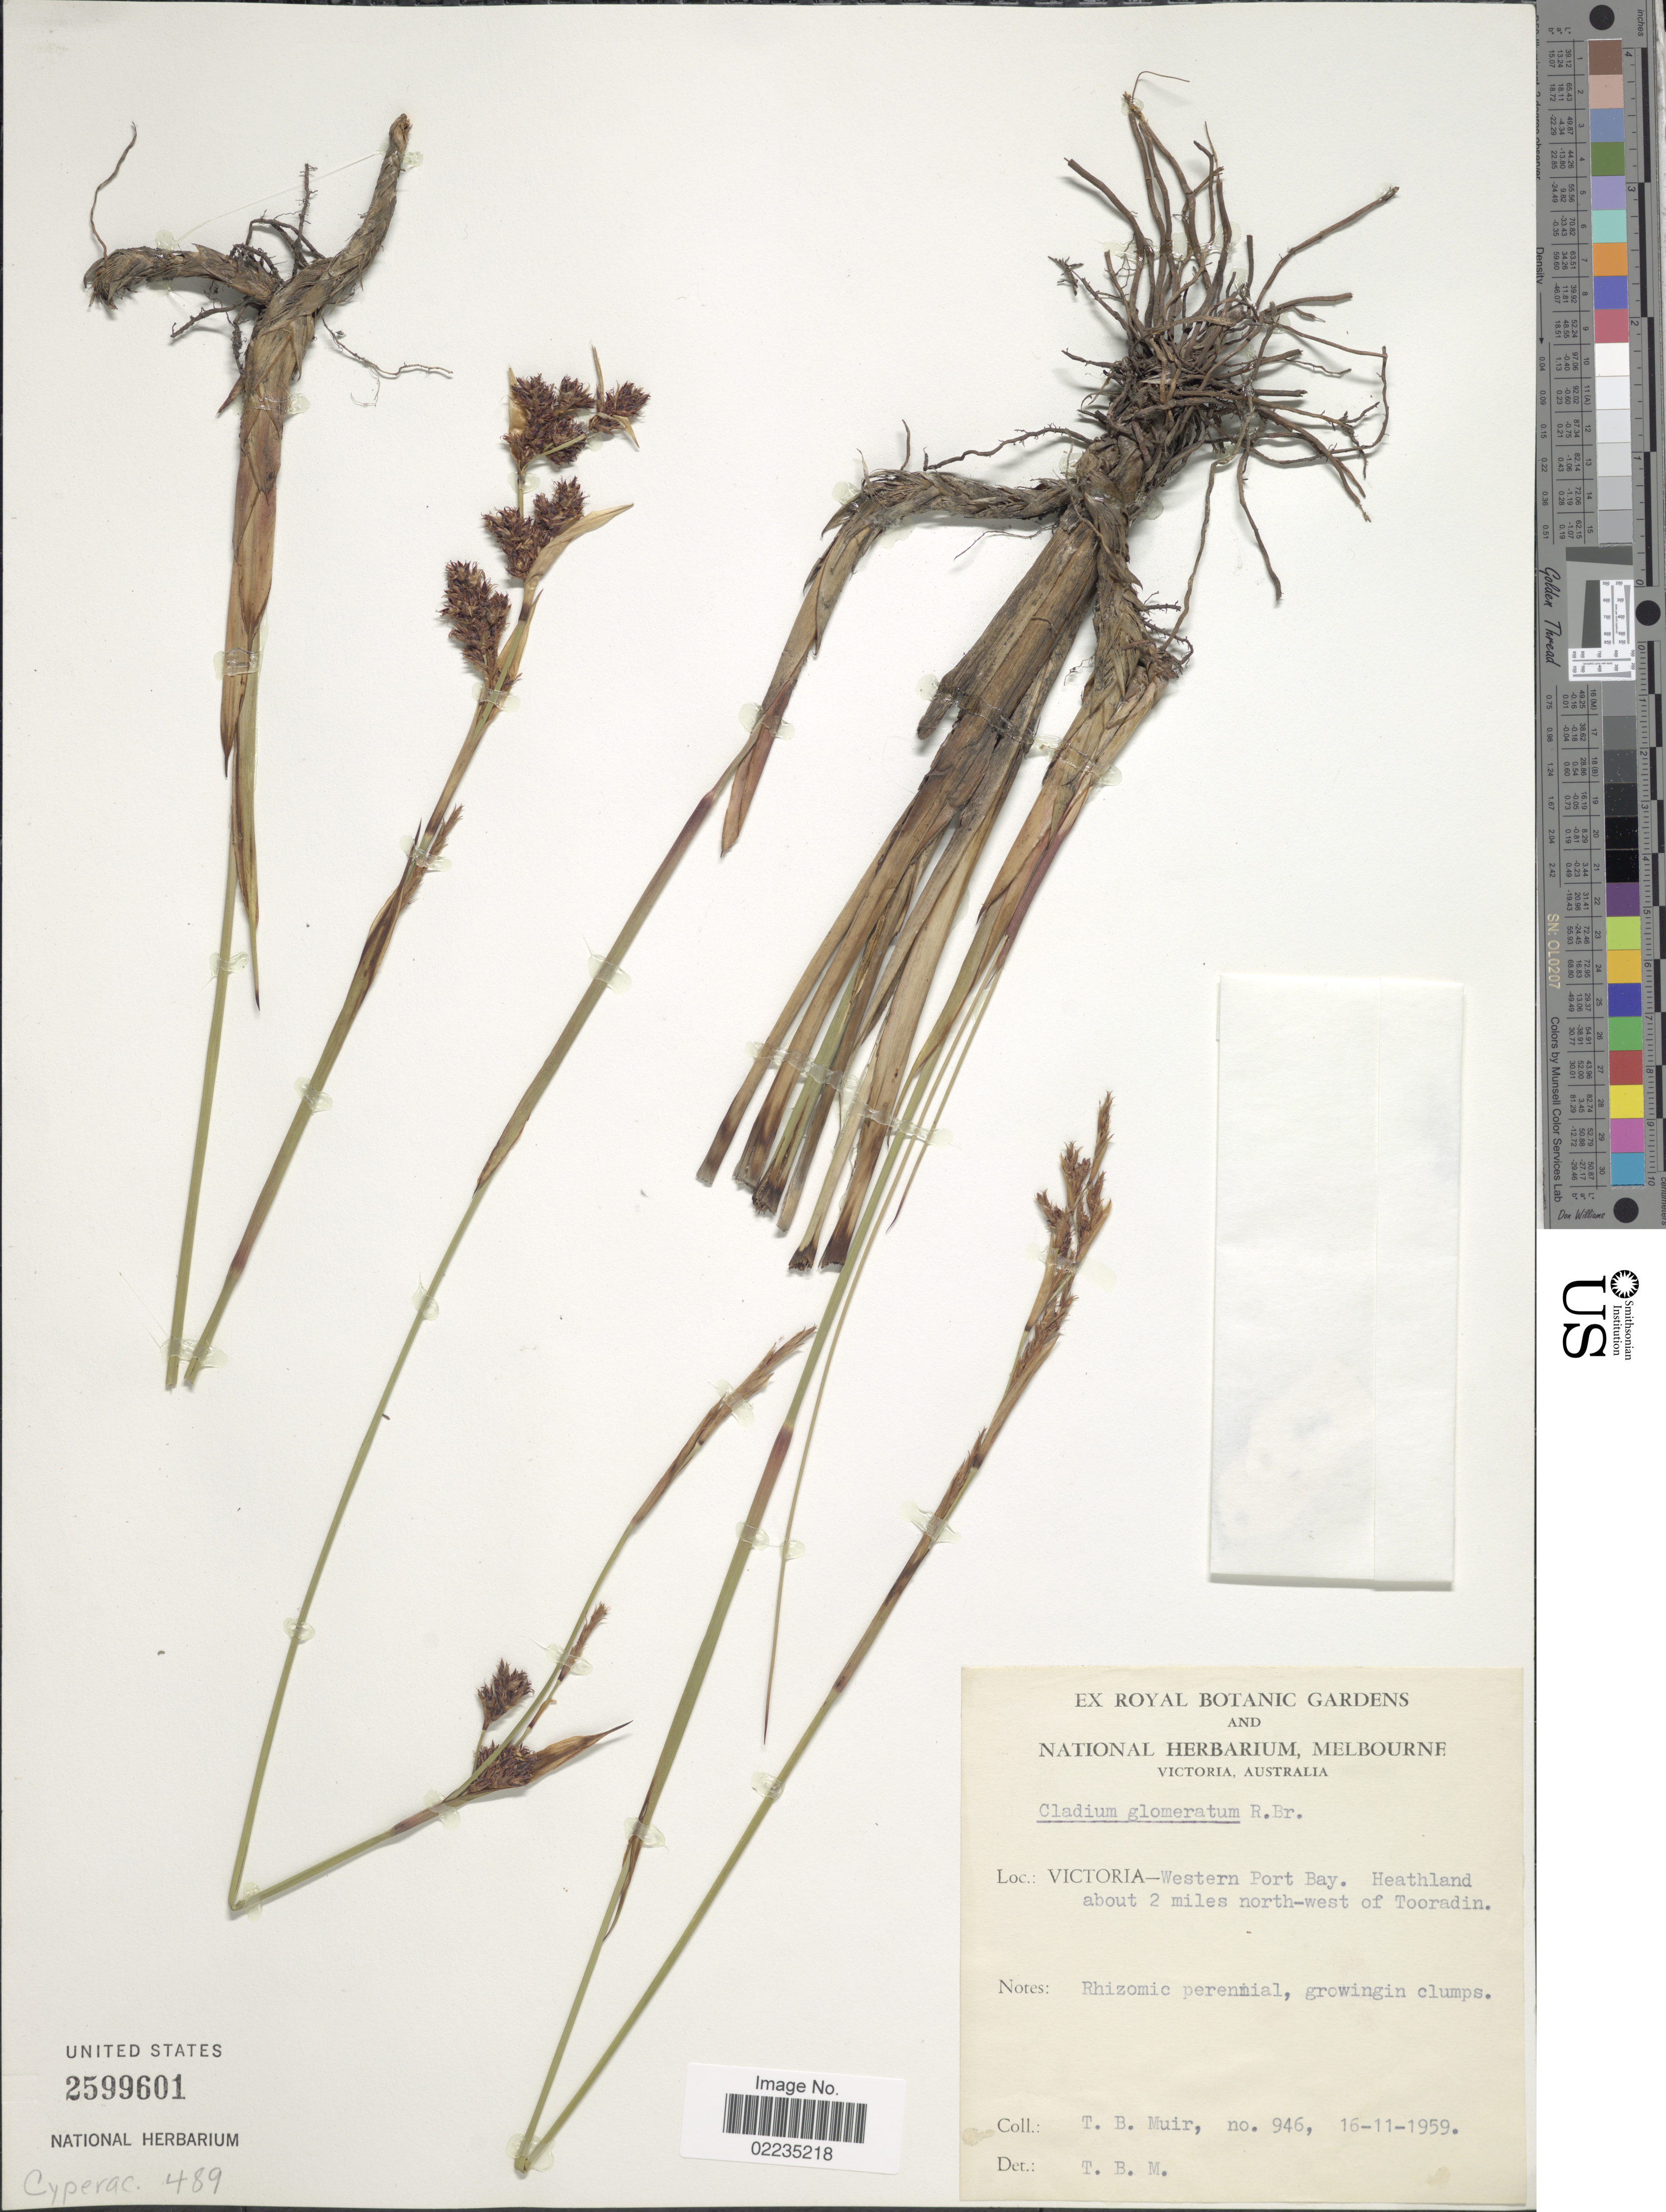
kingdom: Plantae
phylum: Tracheophyta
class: Liliopsida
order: Poales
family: Cyperaceae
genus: Machaerina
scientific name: Machaerina rubiginosa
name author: (Spreng.) T. Koyama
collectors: T. Muir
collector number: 946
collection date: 1959-11-16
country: Australia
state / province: Victoria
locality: Victoria, Australia, Western Port Bay, Heathland about 2 miles north-west of Tooradin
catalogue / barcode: US 2599601